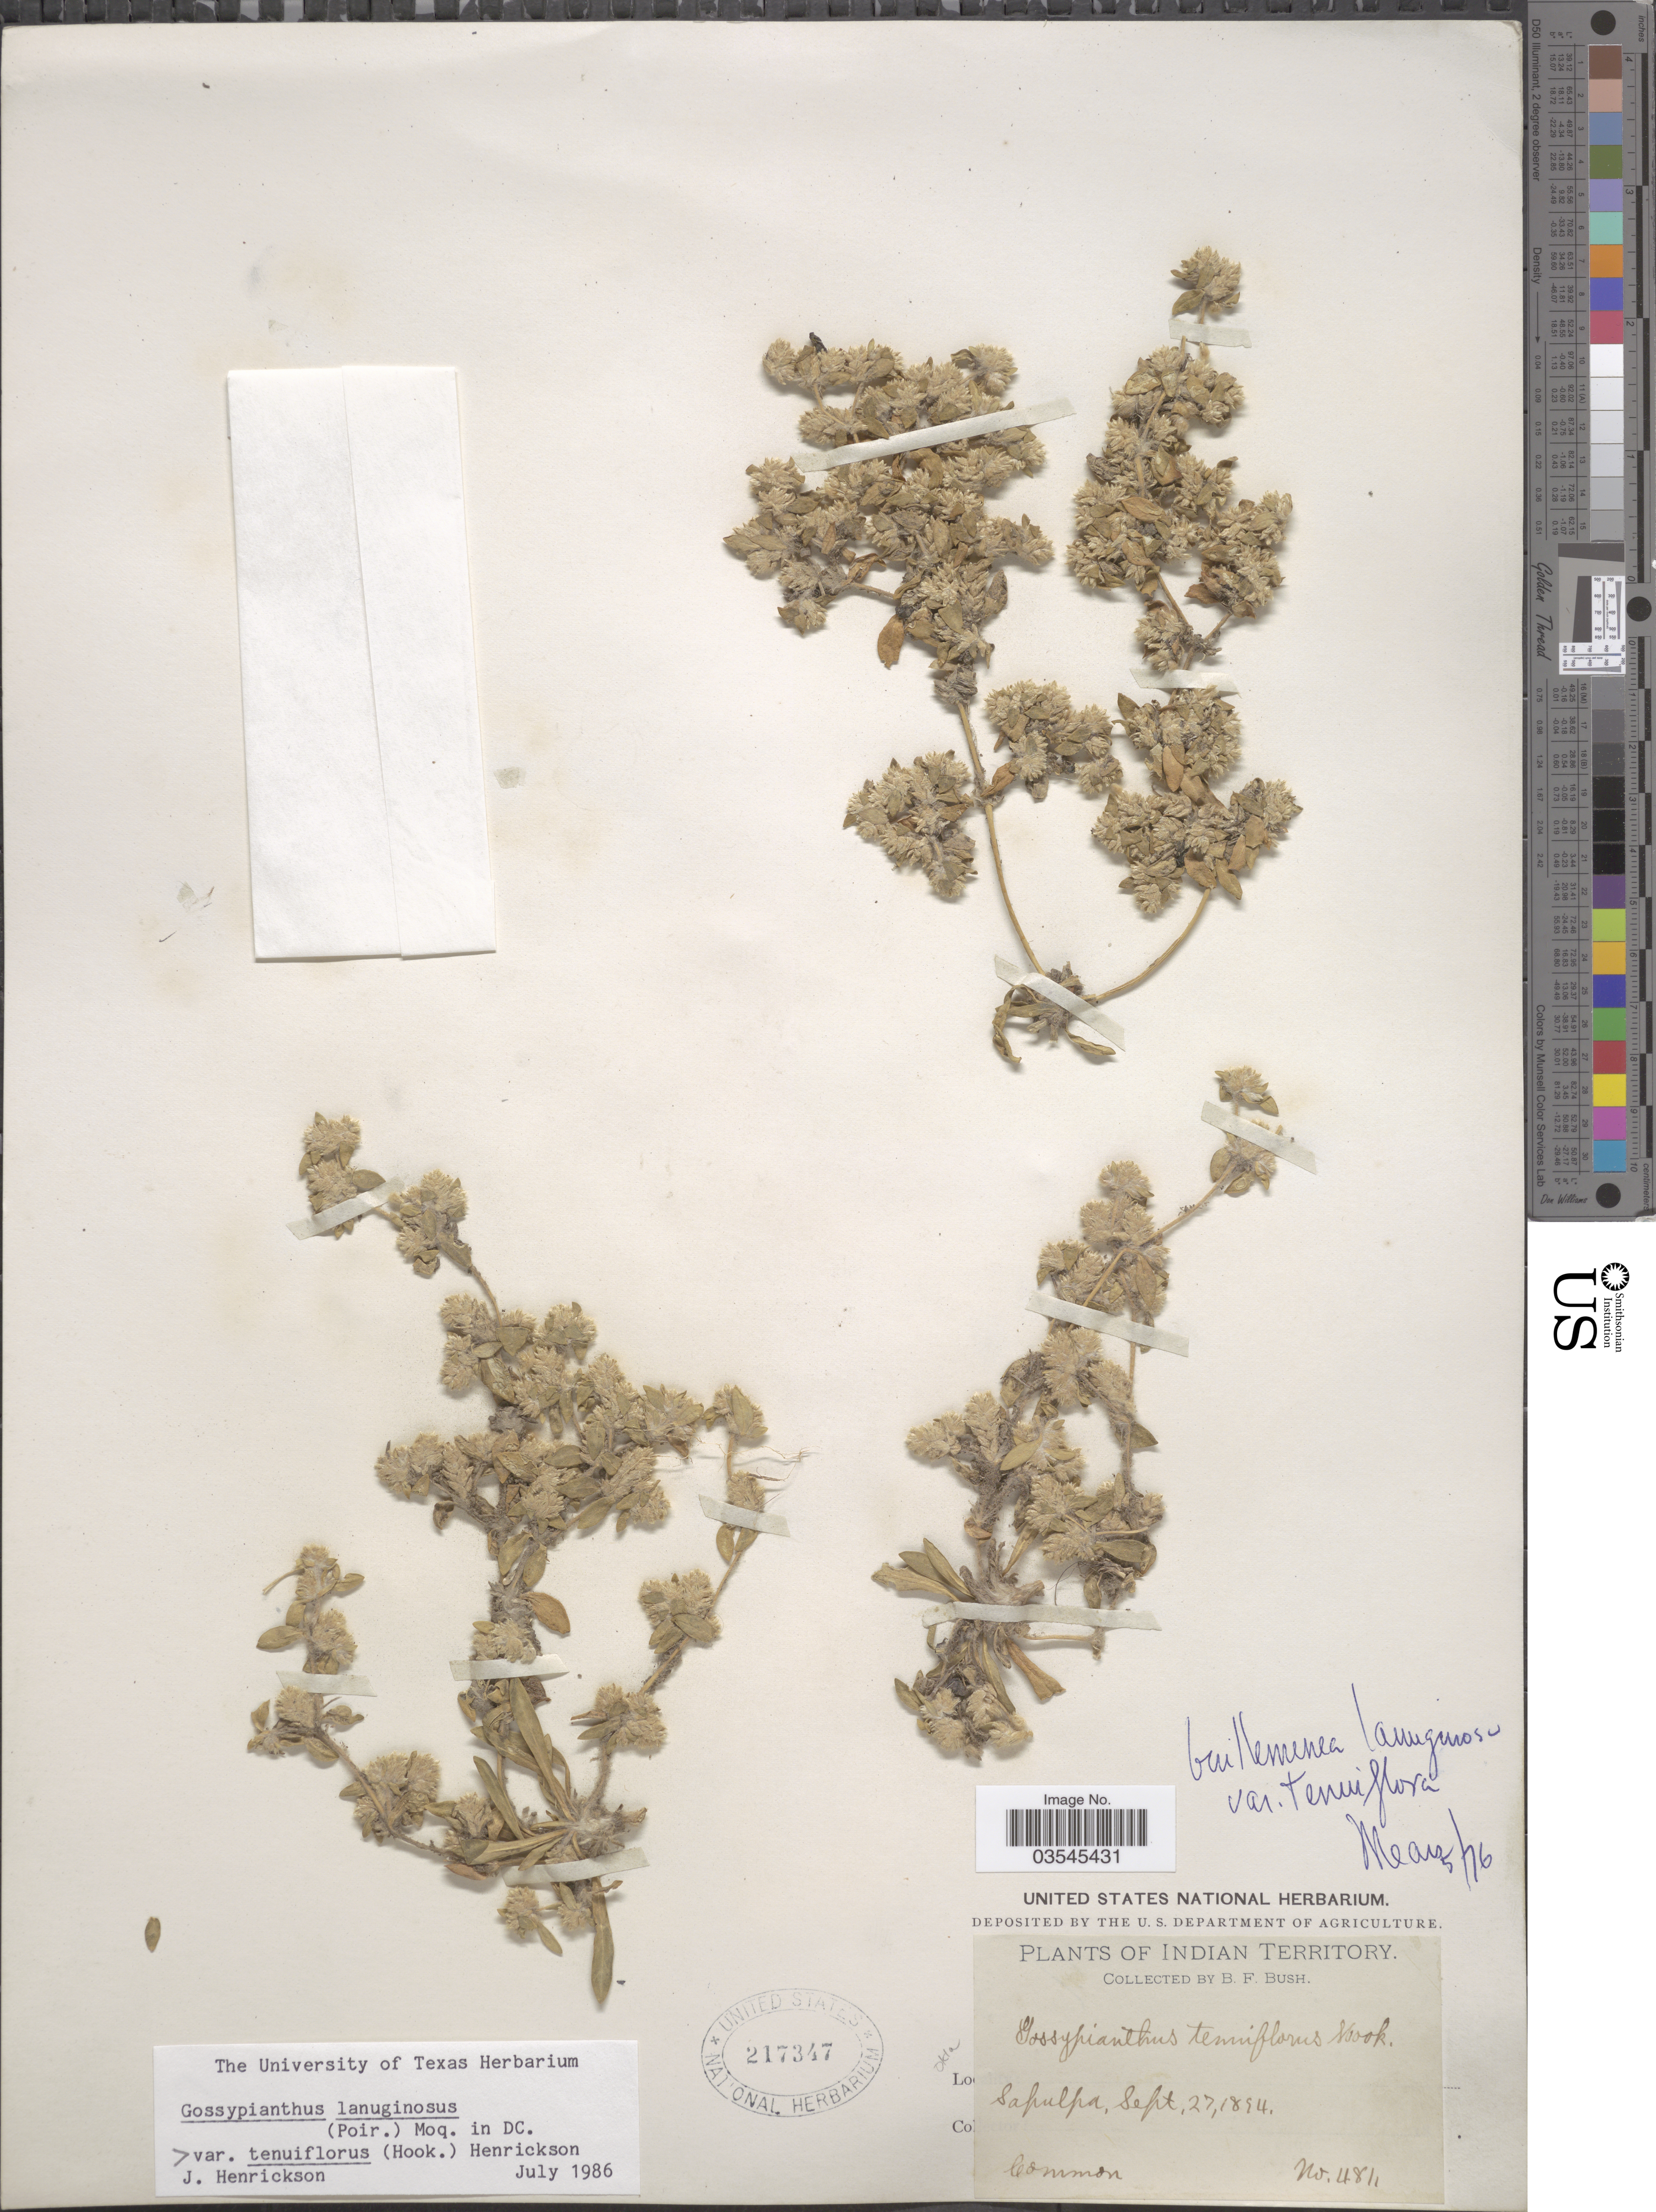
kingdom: Plantae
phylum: Tracheophyta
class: Magnoliopsida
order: Caryophyllales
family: Amaranthaceae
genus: Guilleminea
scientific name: Guilleminea lanuginosa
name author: (Poir.) Benth. & Hook. f.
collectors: B. F. Bush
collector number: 4811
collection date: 1894-09-27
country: United States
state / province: Oklahoma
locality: Indian Territory. Sapulpa.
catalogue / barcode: US 217347